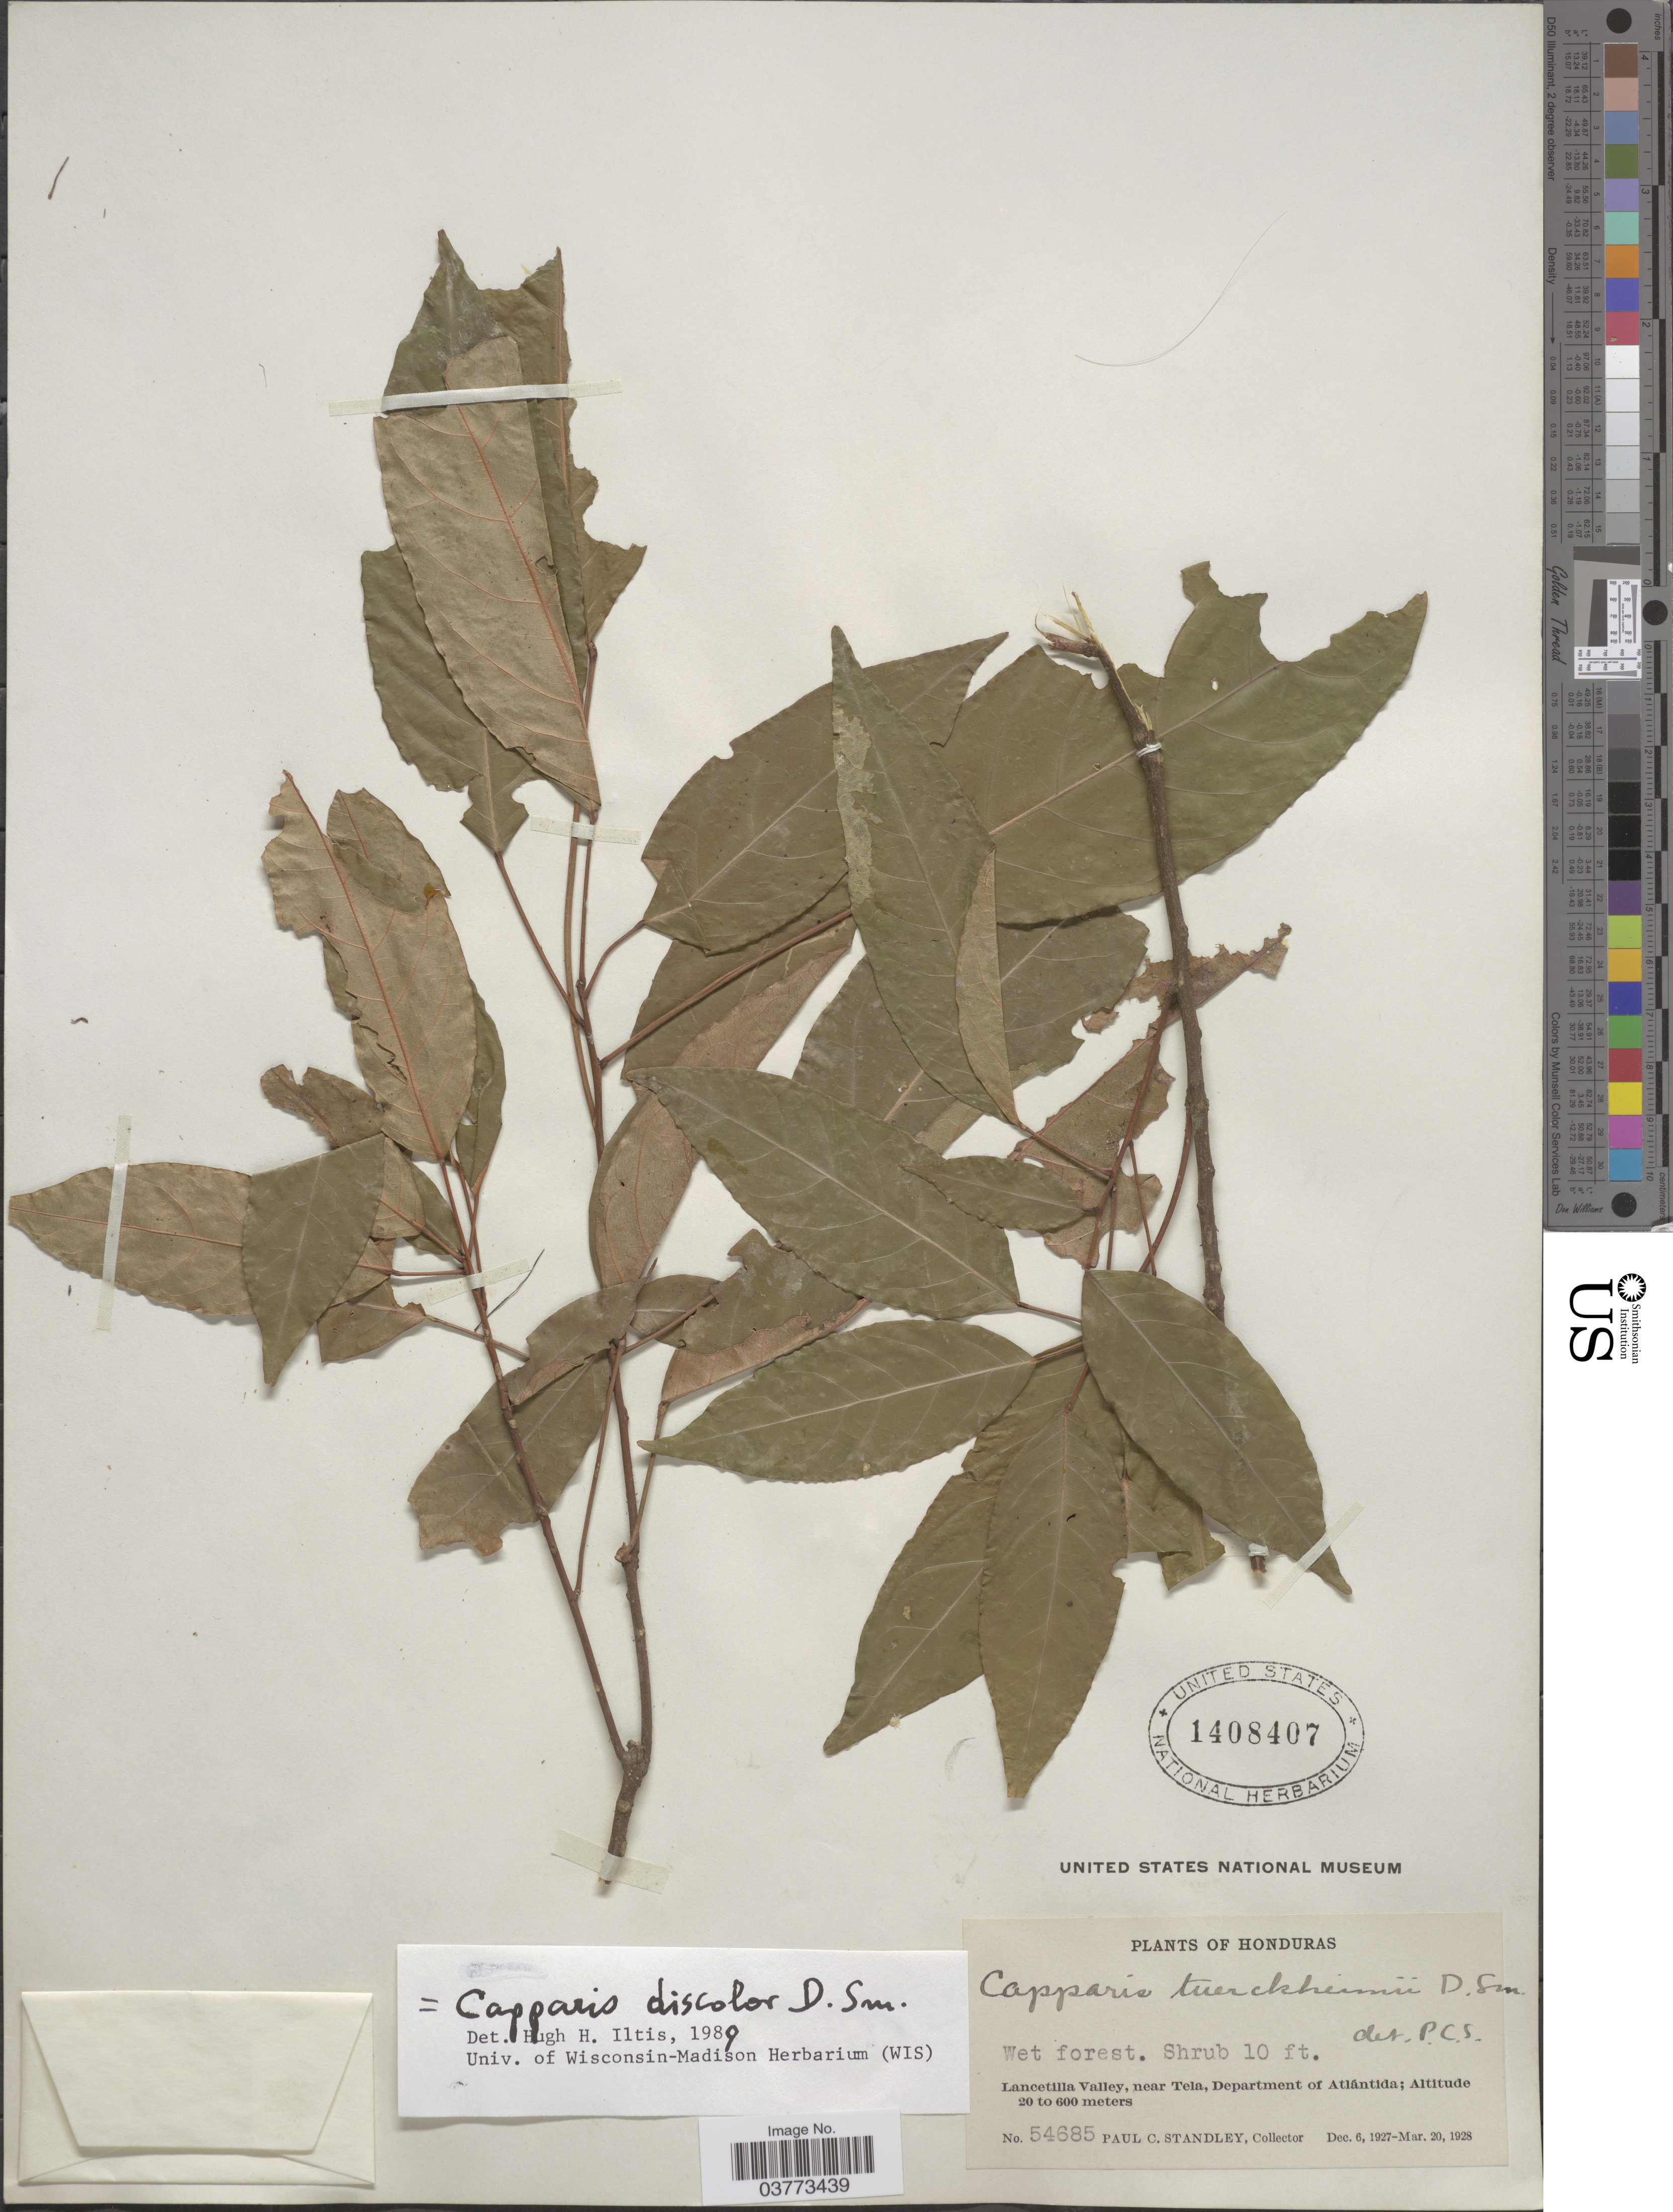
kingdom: Plantae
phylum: Tracheophyta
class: Magnoliopsida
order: Brassicales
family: Capparaceae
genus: Capparidastrum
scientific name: Capparidastrum discolor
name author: (Donn. Sm.) Iltis, H.H. & Cornejo, X.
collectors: P. C. Standley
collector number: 54685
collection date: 1927-12-06/1928-03-20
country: Honduras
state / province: Atlantida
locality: Lancetilla Valley, near Tela, Departement of Atlántida.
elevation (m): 20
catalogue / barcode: US 1408407